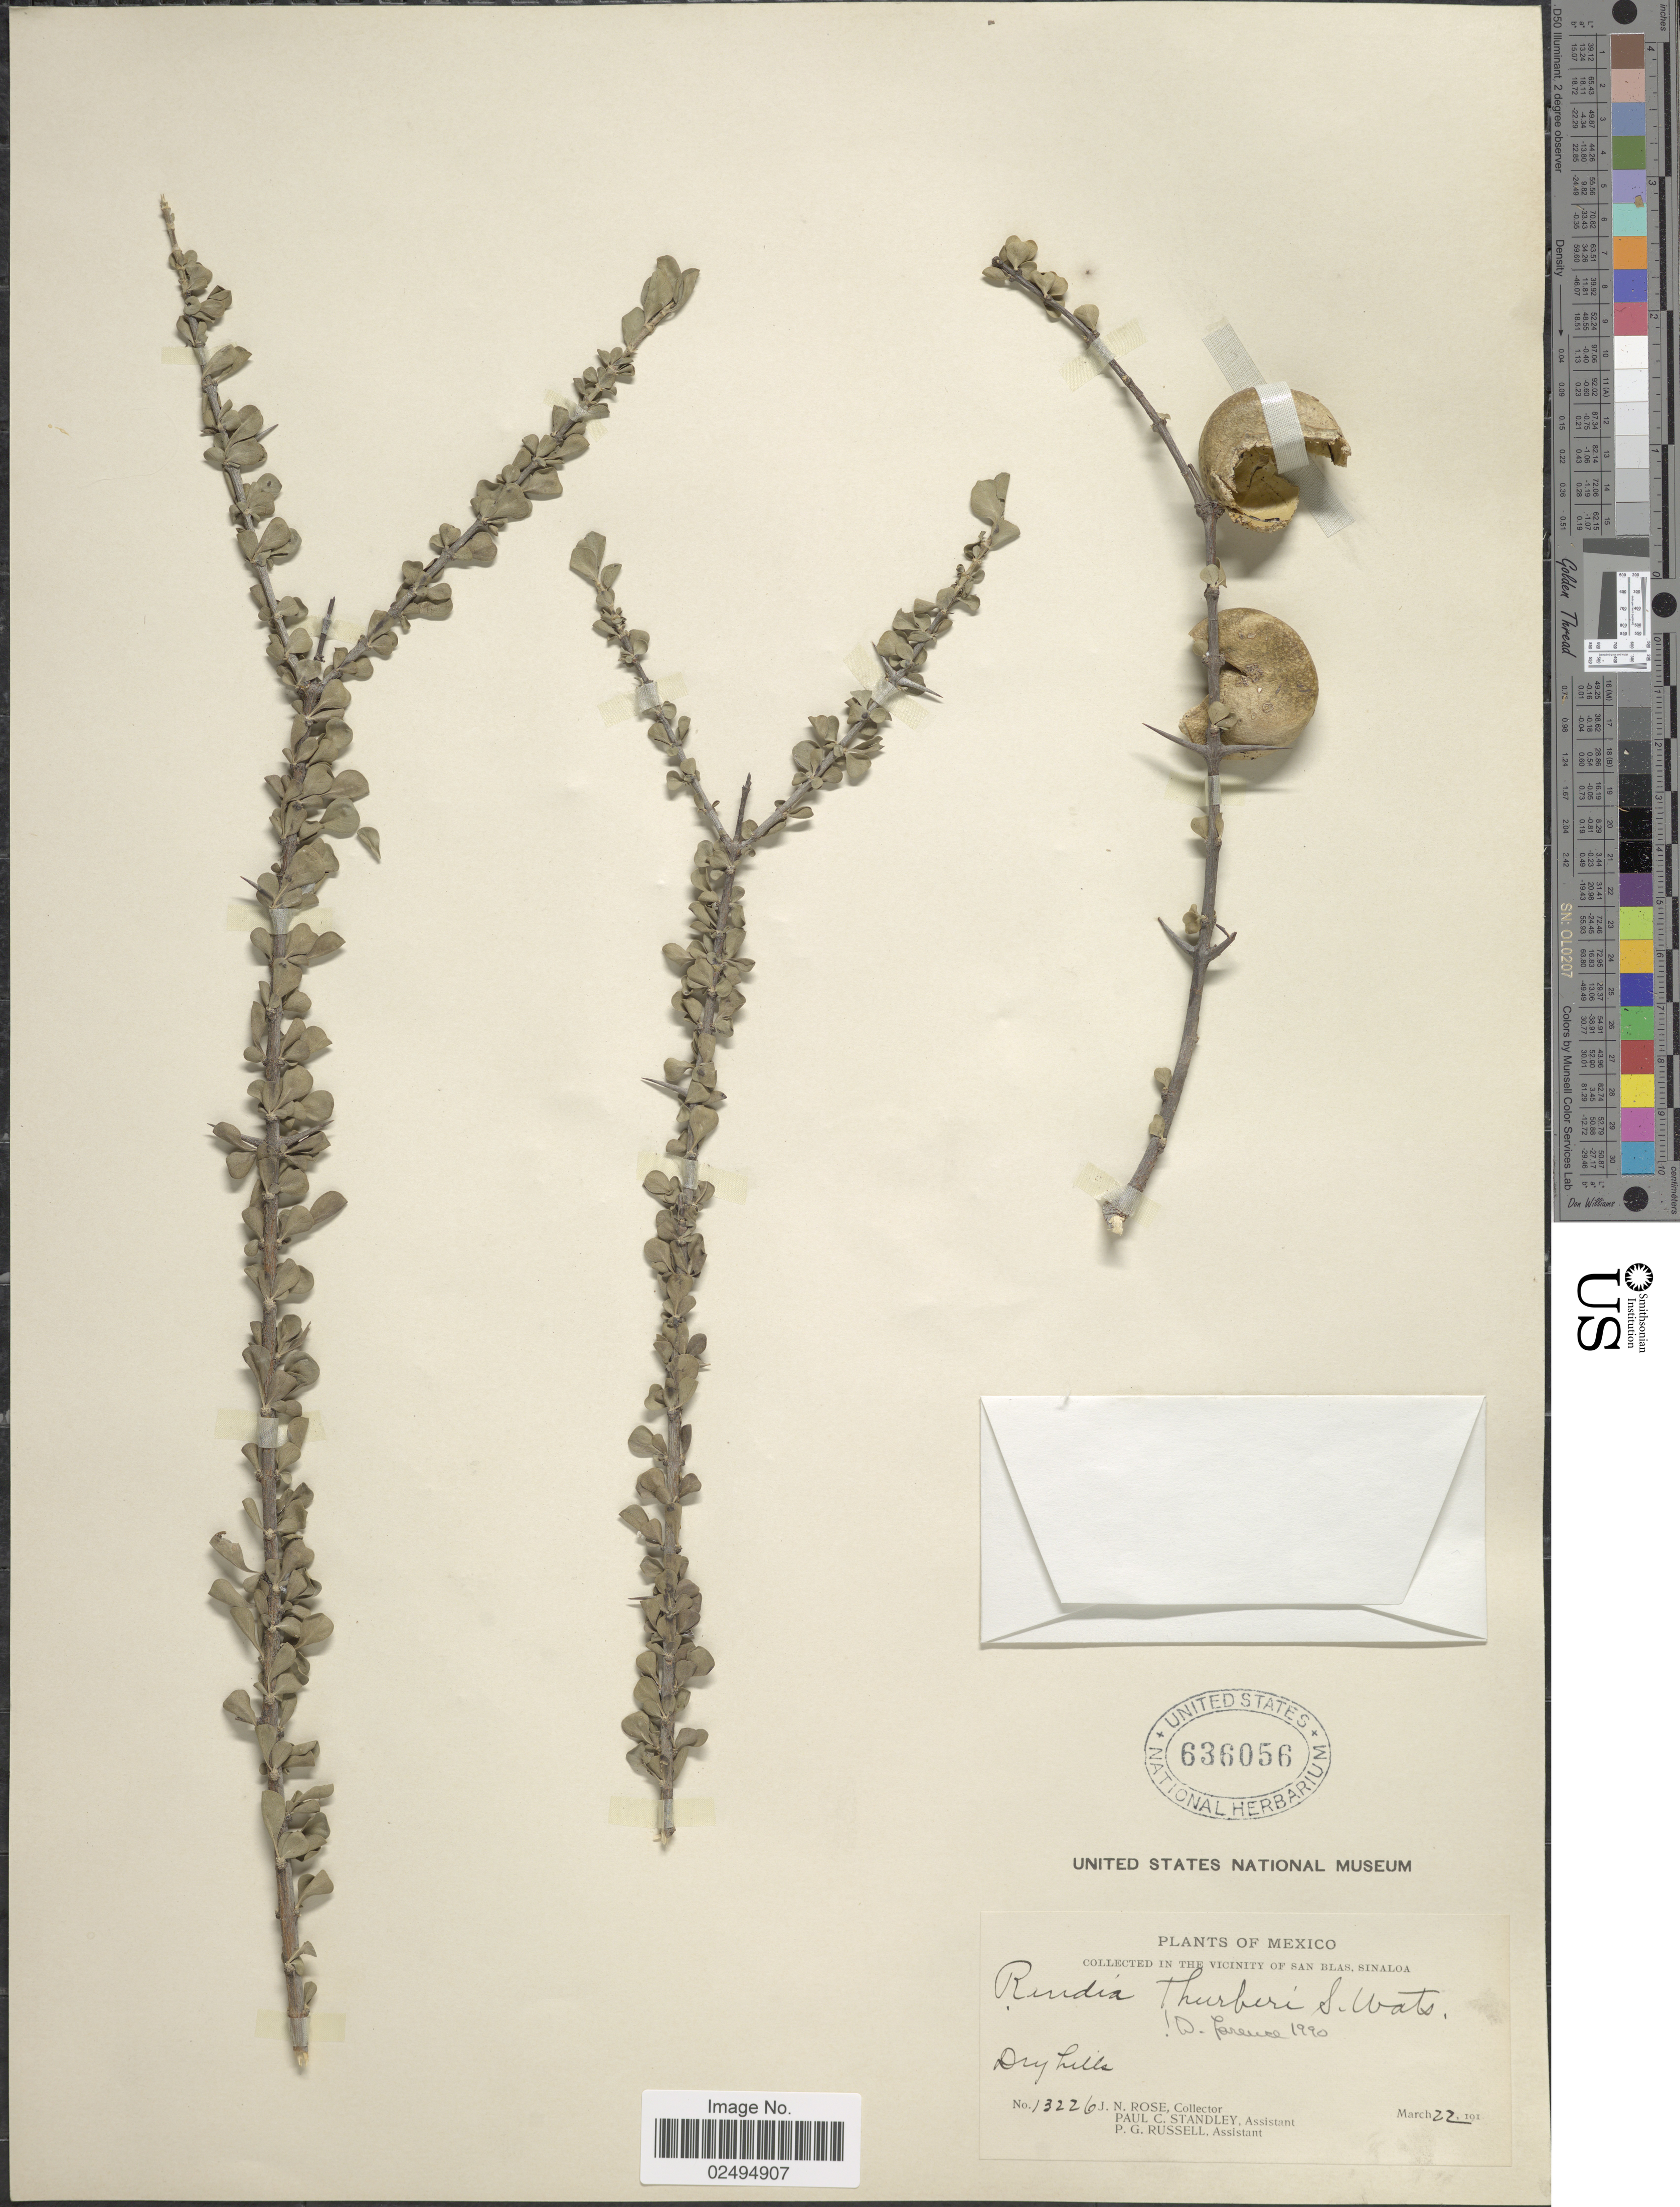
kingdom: Plantae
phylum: Tracheophyta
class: Magnoliopsida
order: Gentianales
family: Rubiaceae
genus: Randia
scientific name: Randia thurberi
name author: S. Watson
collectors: J. N. Rose, P. C. Standley & P. G. Russell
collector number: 13226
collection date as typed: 191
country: Mexico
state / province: Sinaloa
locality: Vicinity of San Blas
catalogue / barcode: US 636056